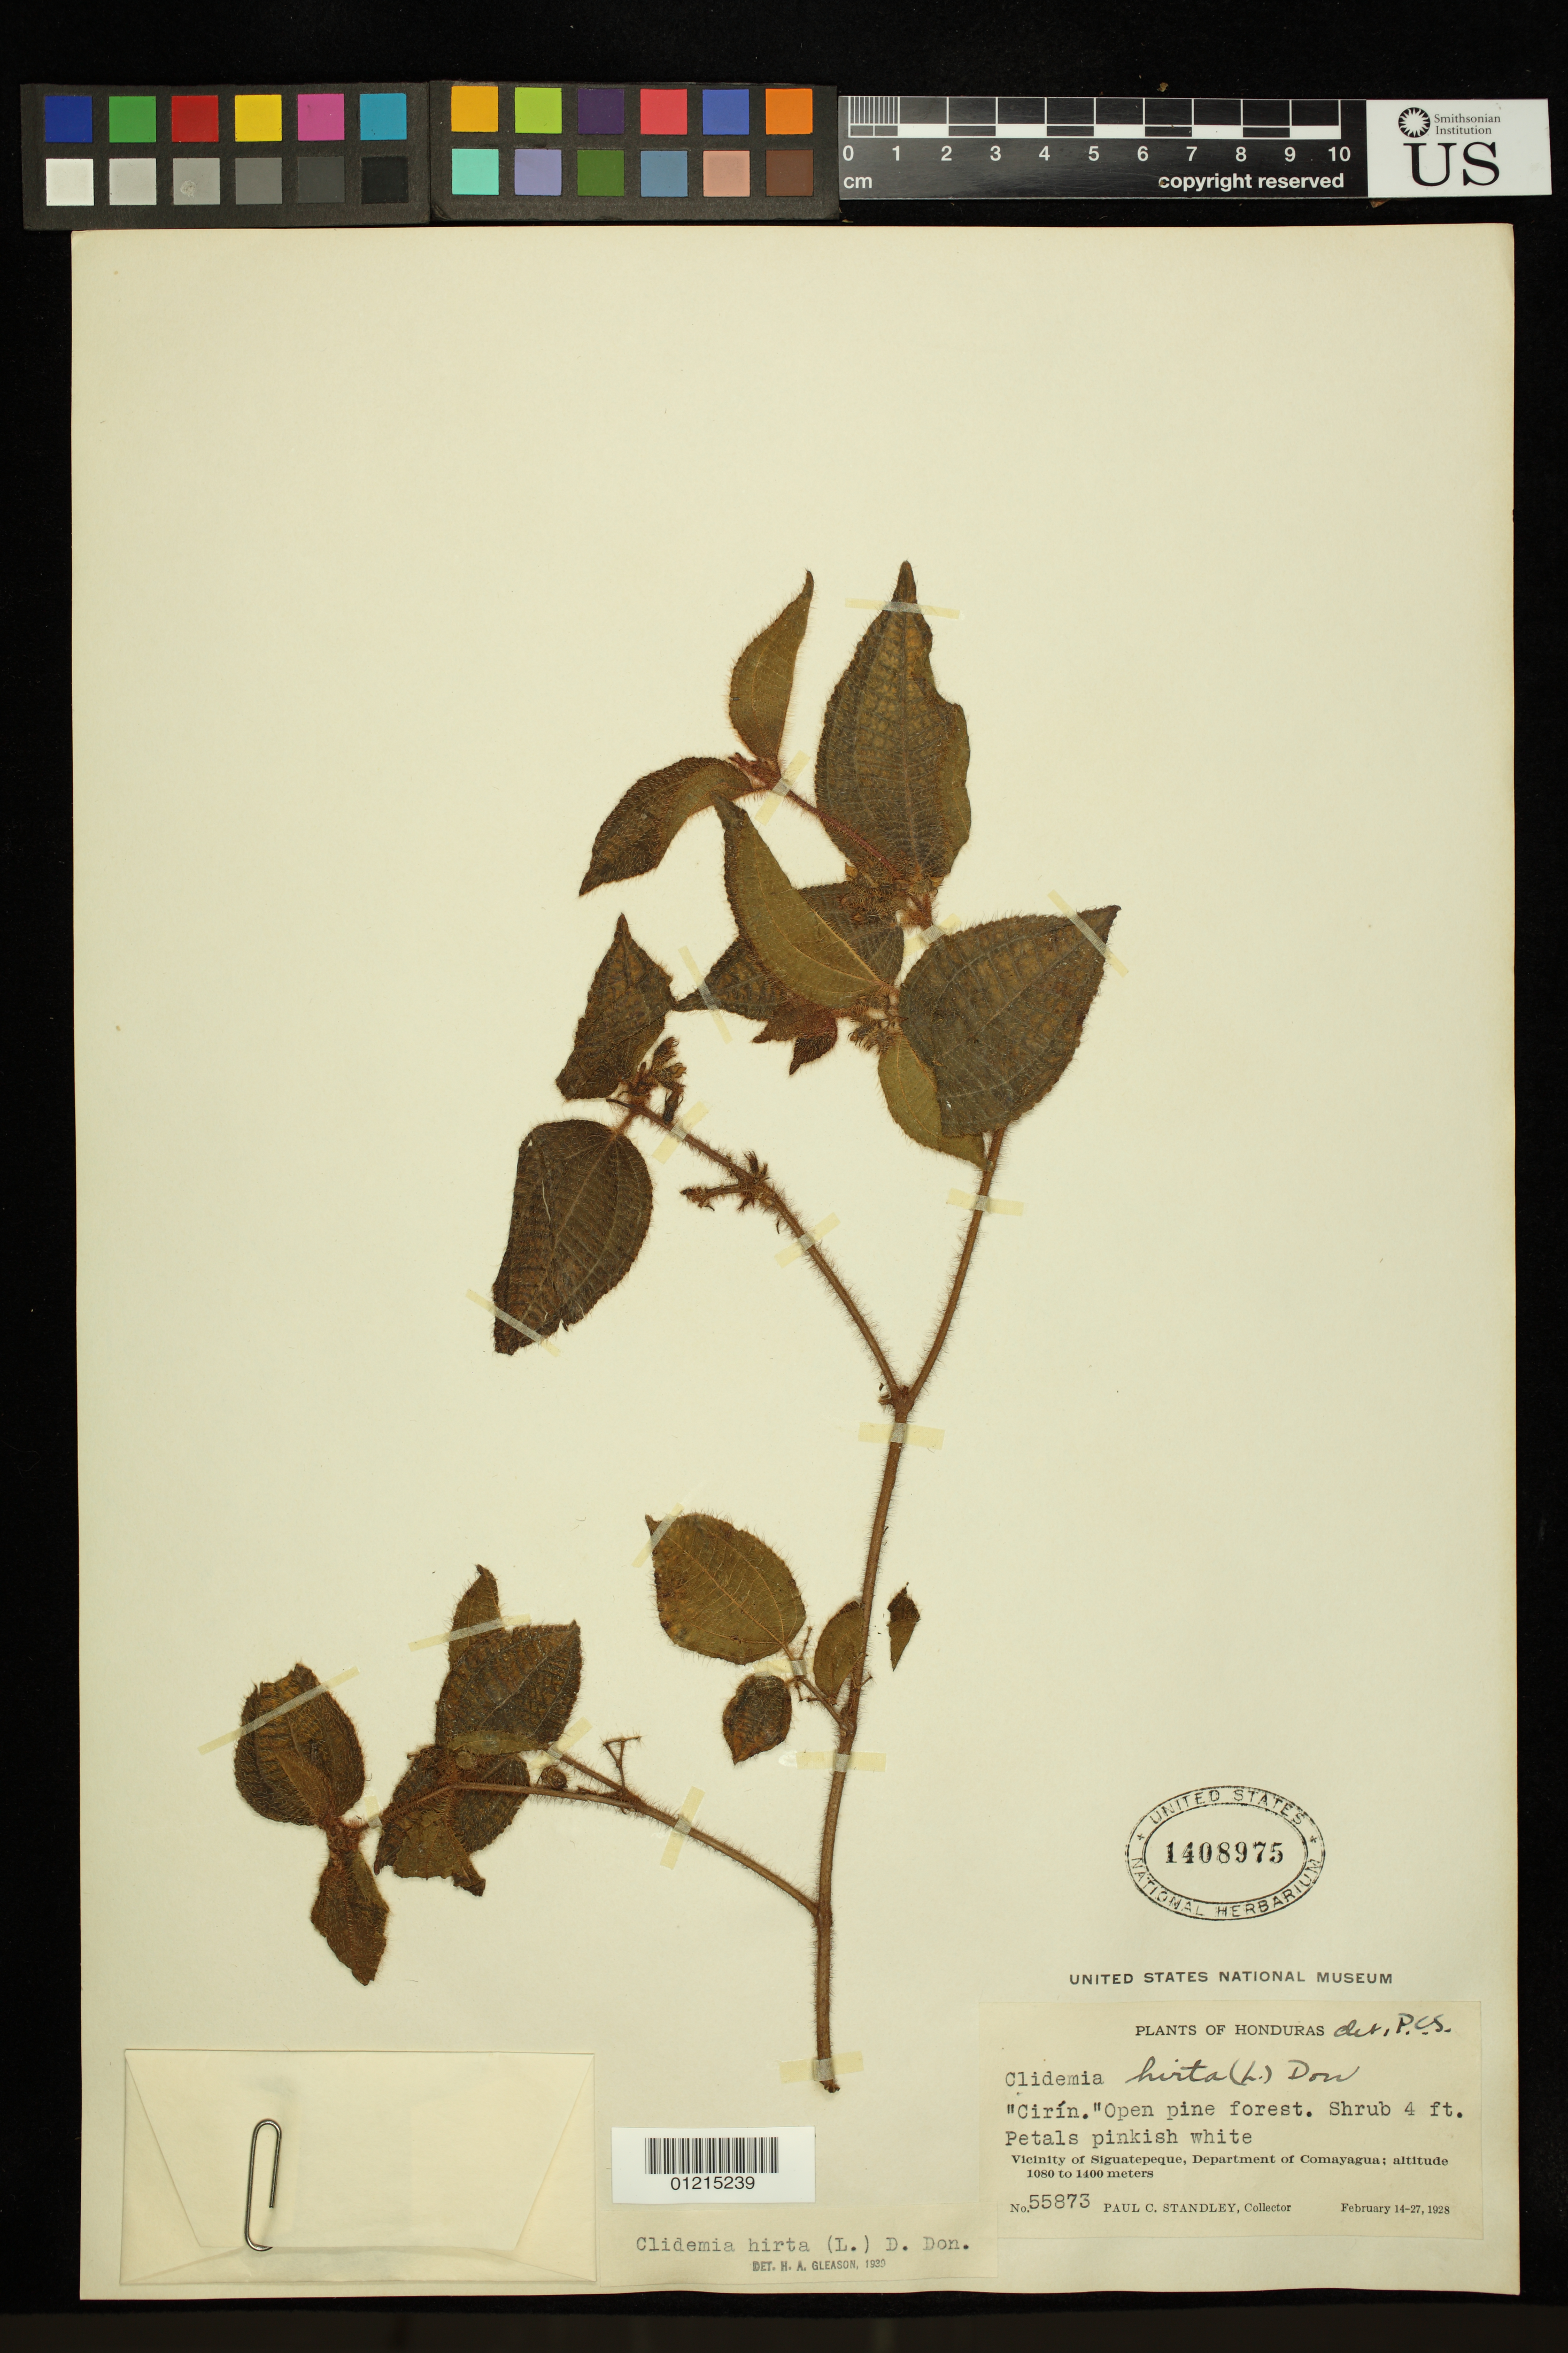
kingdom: Plantae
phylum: Tracheophyta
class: Magnoliopsida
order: Myrtales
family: Melastomataceae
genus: Clidemia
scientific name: Clidemia hirta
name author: (L.) D. Don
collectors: P. C. Standley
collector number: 55875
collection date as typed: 14 Feb 1928 to 27 Feb 1928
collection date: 1928-02-14/1928-02-27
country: Honduras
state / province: Comayagua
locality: Vicinity of Siguatepeque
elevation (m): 1080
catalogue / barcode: US 1408975